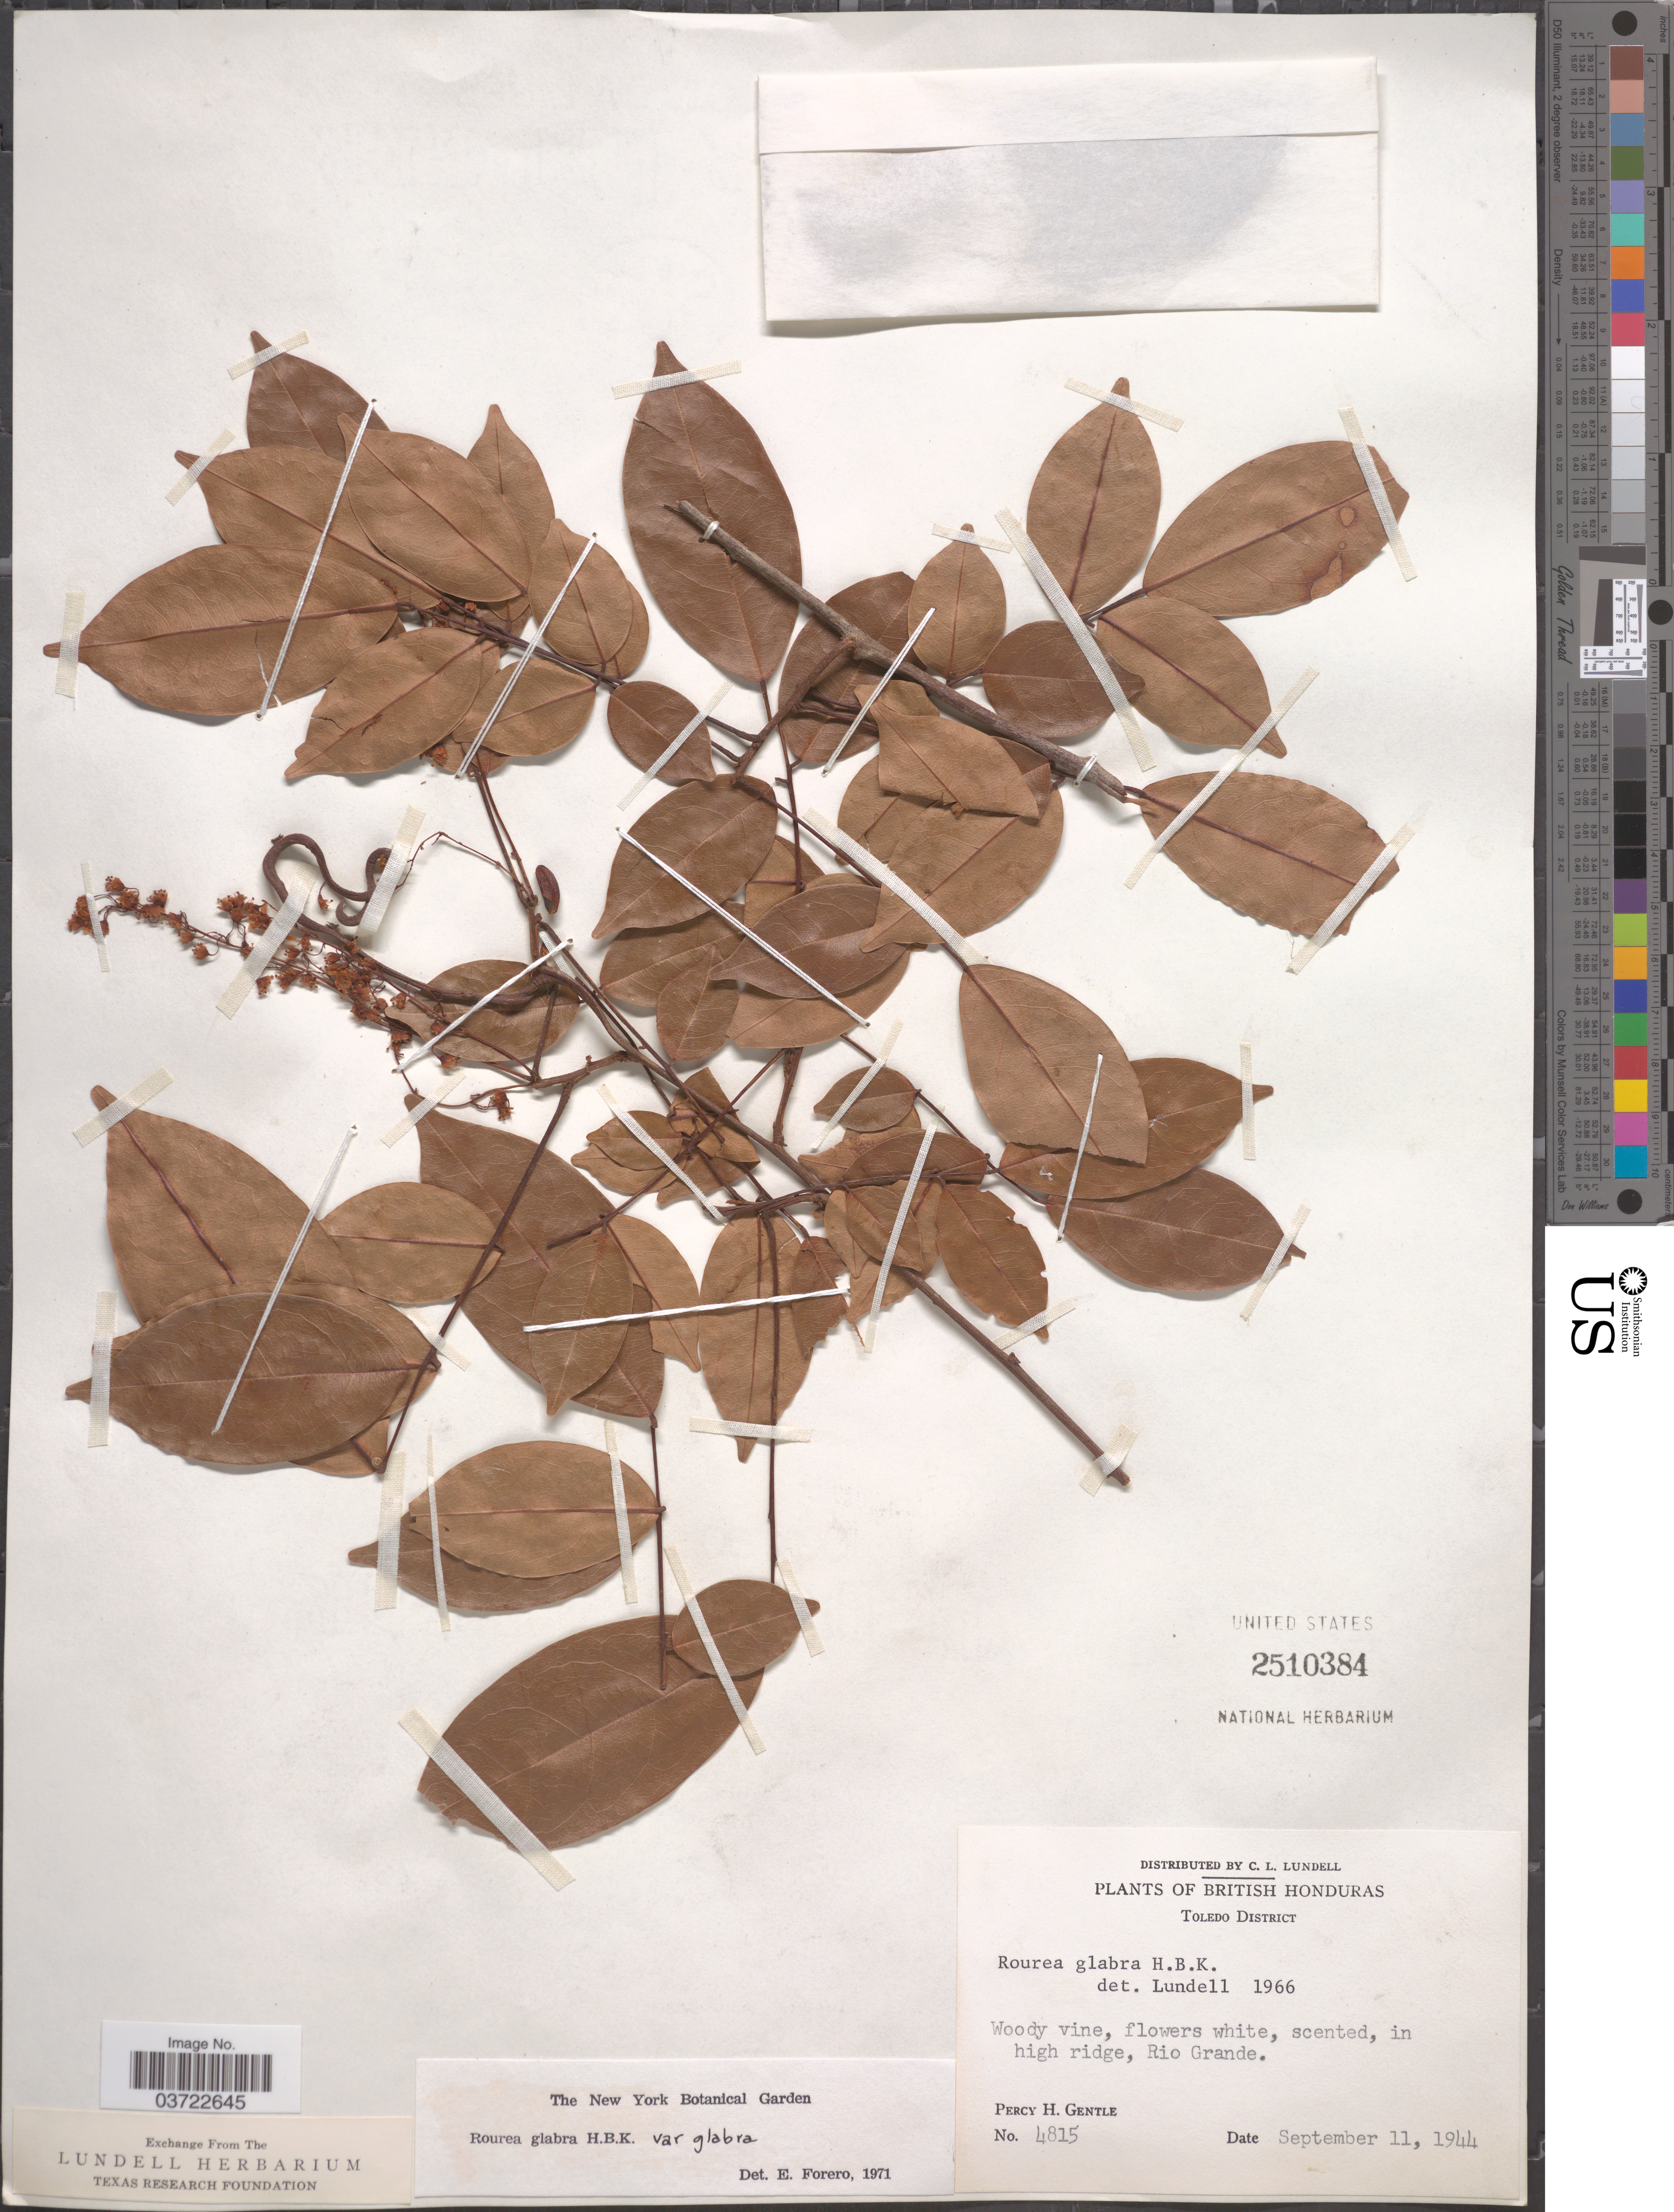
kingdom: Plantae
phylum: Tracheophyta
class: Magnoliopsida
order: Oxalidales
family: Connaraceae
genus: Rourea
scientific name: Rourea glabra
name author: Kunth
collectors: P. H. Gentle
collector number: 4815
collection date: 1944-09-11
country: Belize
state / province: Toledo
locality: British Honduras. Toledo District. Rio Grande.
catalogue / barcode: US 2510384